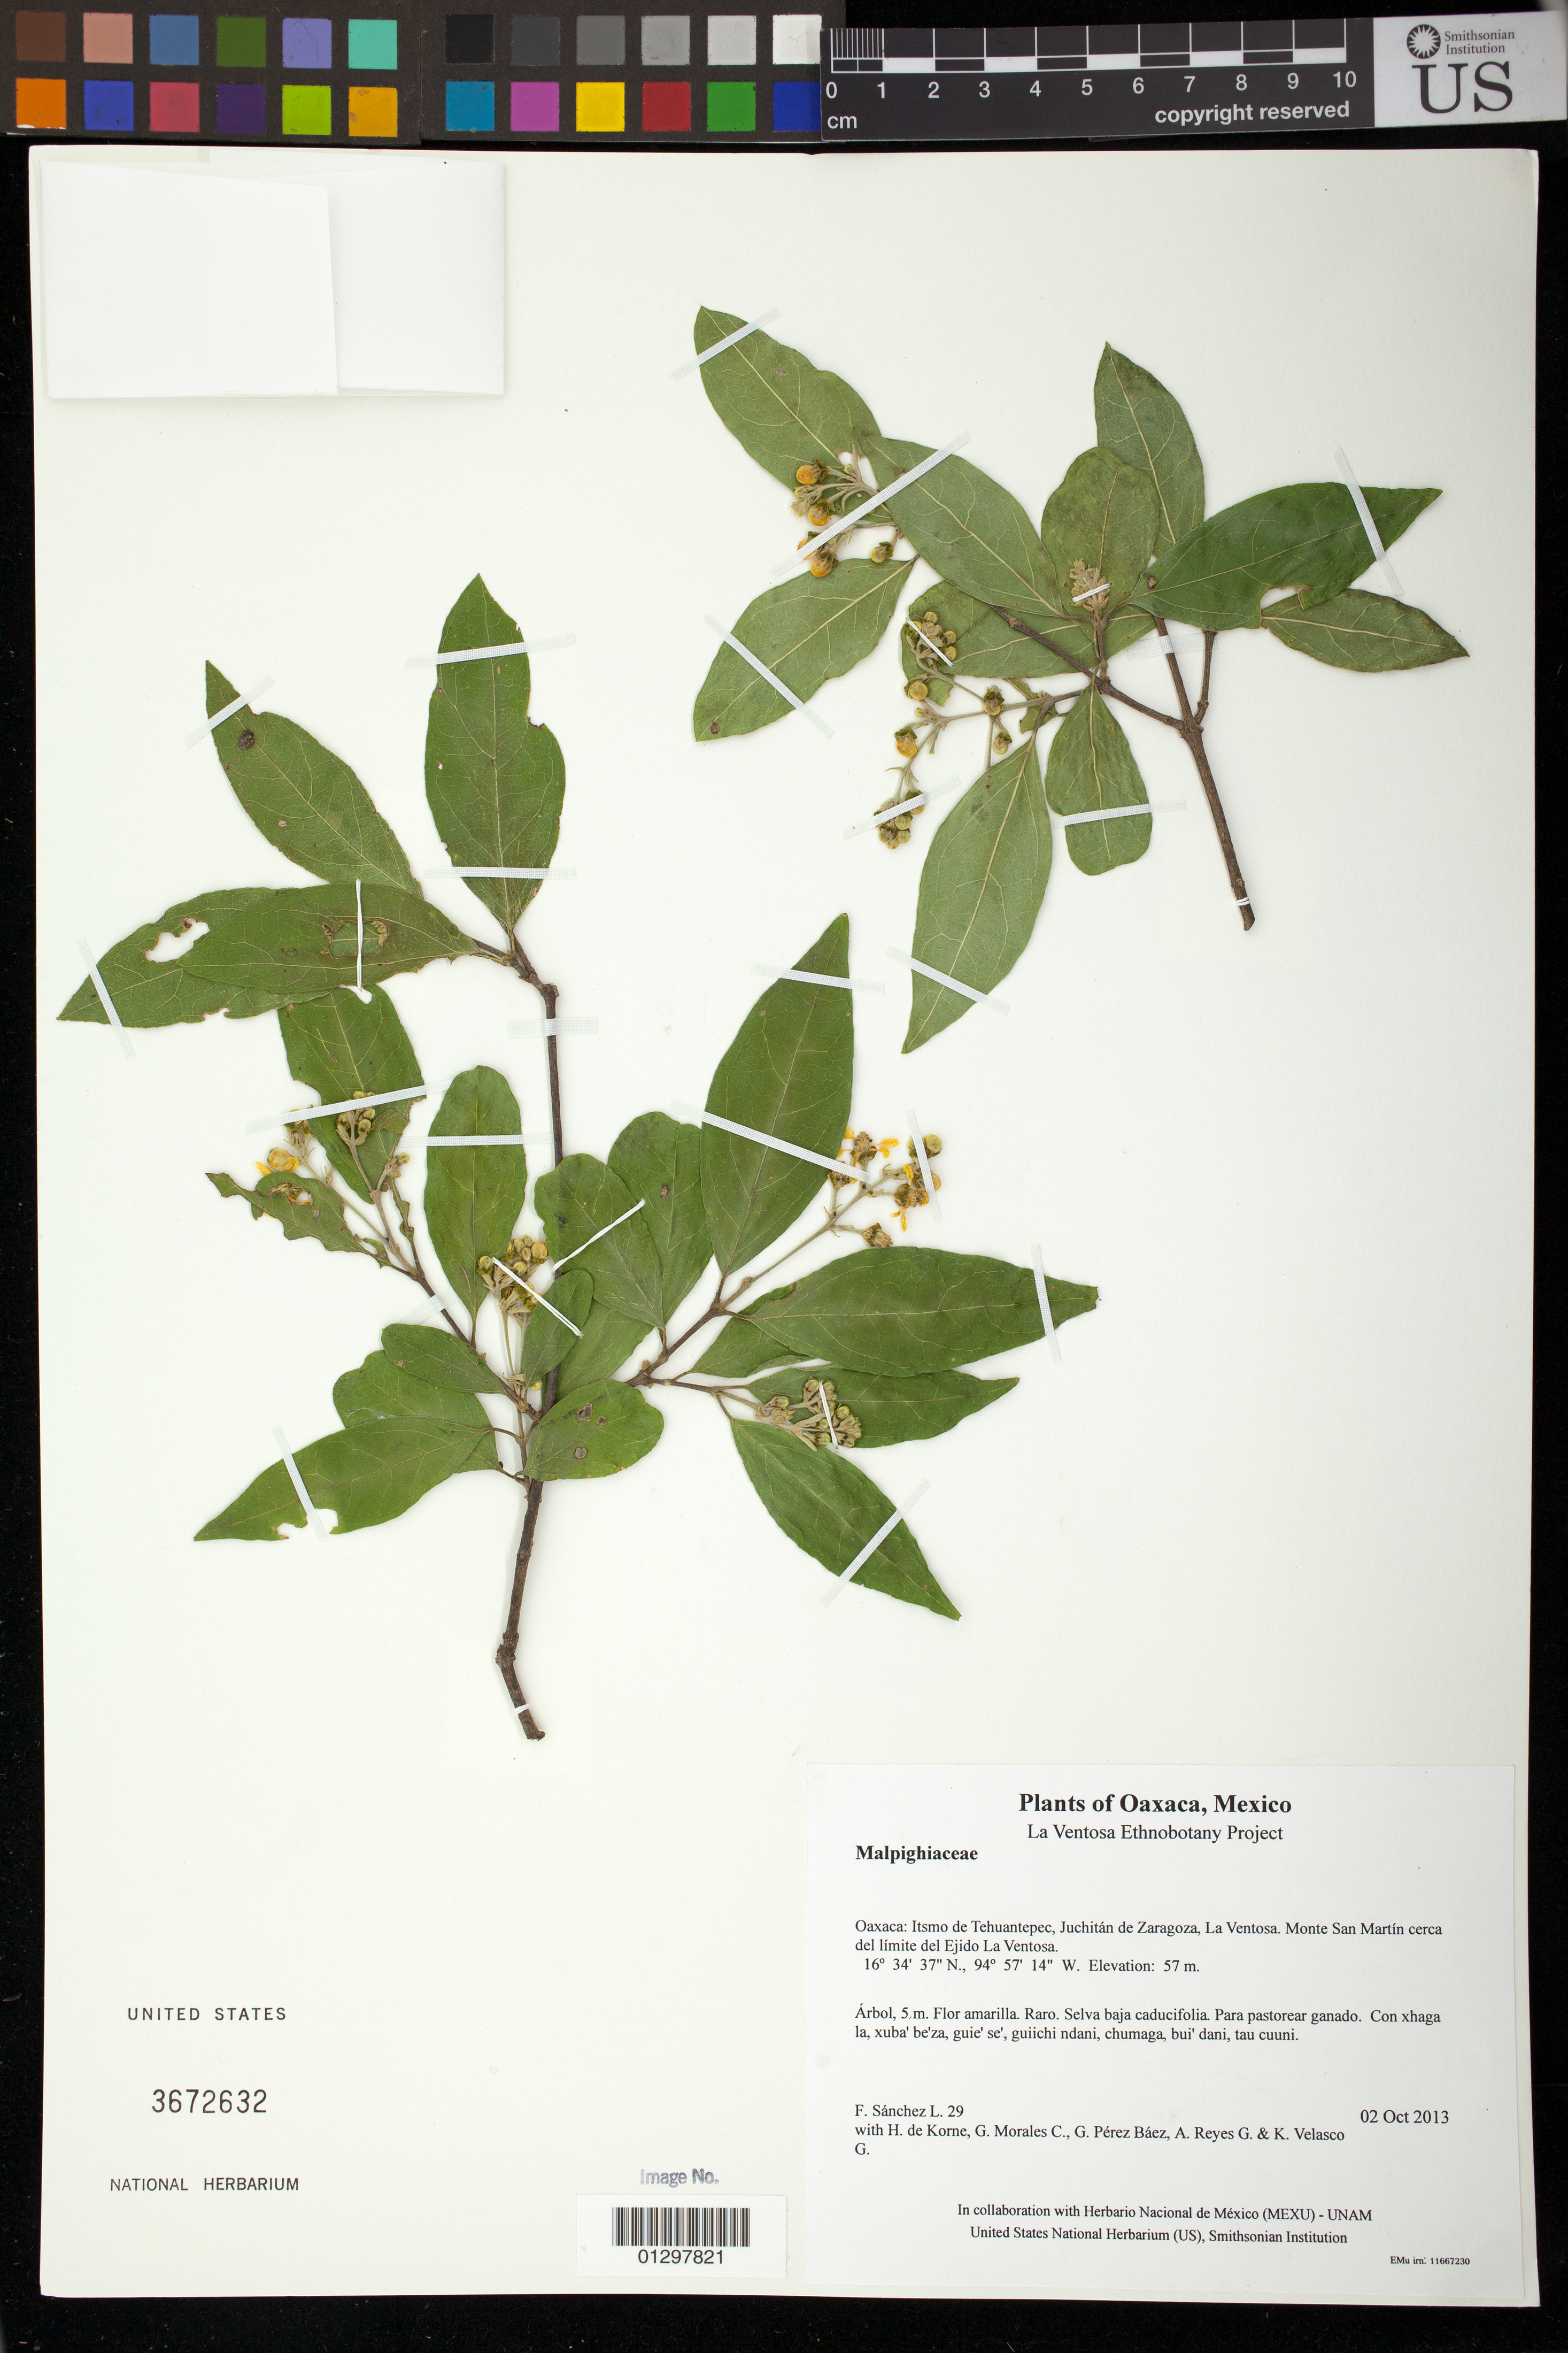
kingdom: Plantae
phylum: Tracheophyta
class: Magnoliopsida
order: Malpighiales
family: Malpighiaceae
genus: Bunchosia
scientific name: Bunchosia strigosa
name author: Schltdl.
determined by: Velasco G., Kenia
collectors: F. Sánchez L., H. de Korne, G. Morales C., G. Pérez Báez, A. Reyes G. & K. Velasco G.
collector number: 29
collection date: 2013-10-02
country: Mexico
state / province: Oaxaca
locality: Itsmo de Tehuantepec, Juchitán de Zaragoza, La Ventosa. Monte San Martín cerca del límite del Ejido La Ventosa.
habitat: Selva baja caducifolia. Para pastorear ganado.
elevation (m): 57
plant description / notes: JEBOT, MEXU, SERO, US; Yaga. 5 m. Guie' naguchi. Nadxunu'.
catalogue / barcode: US 3672632